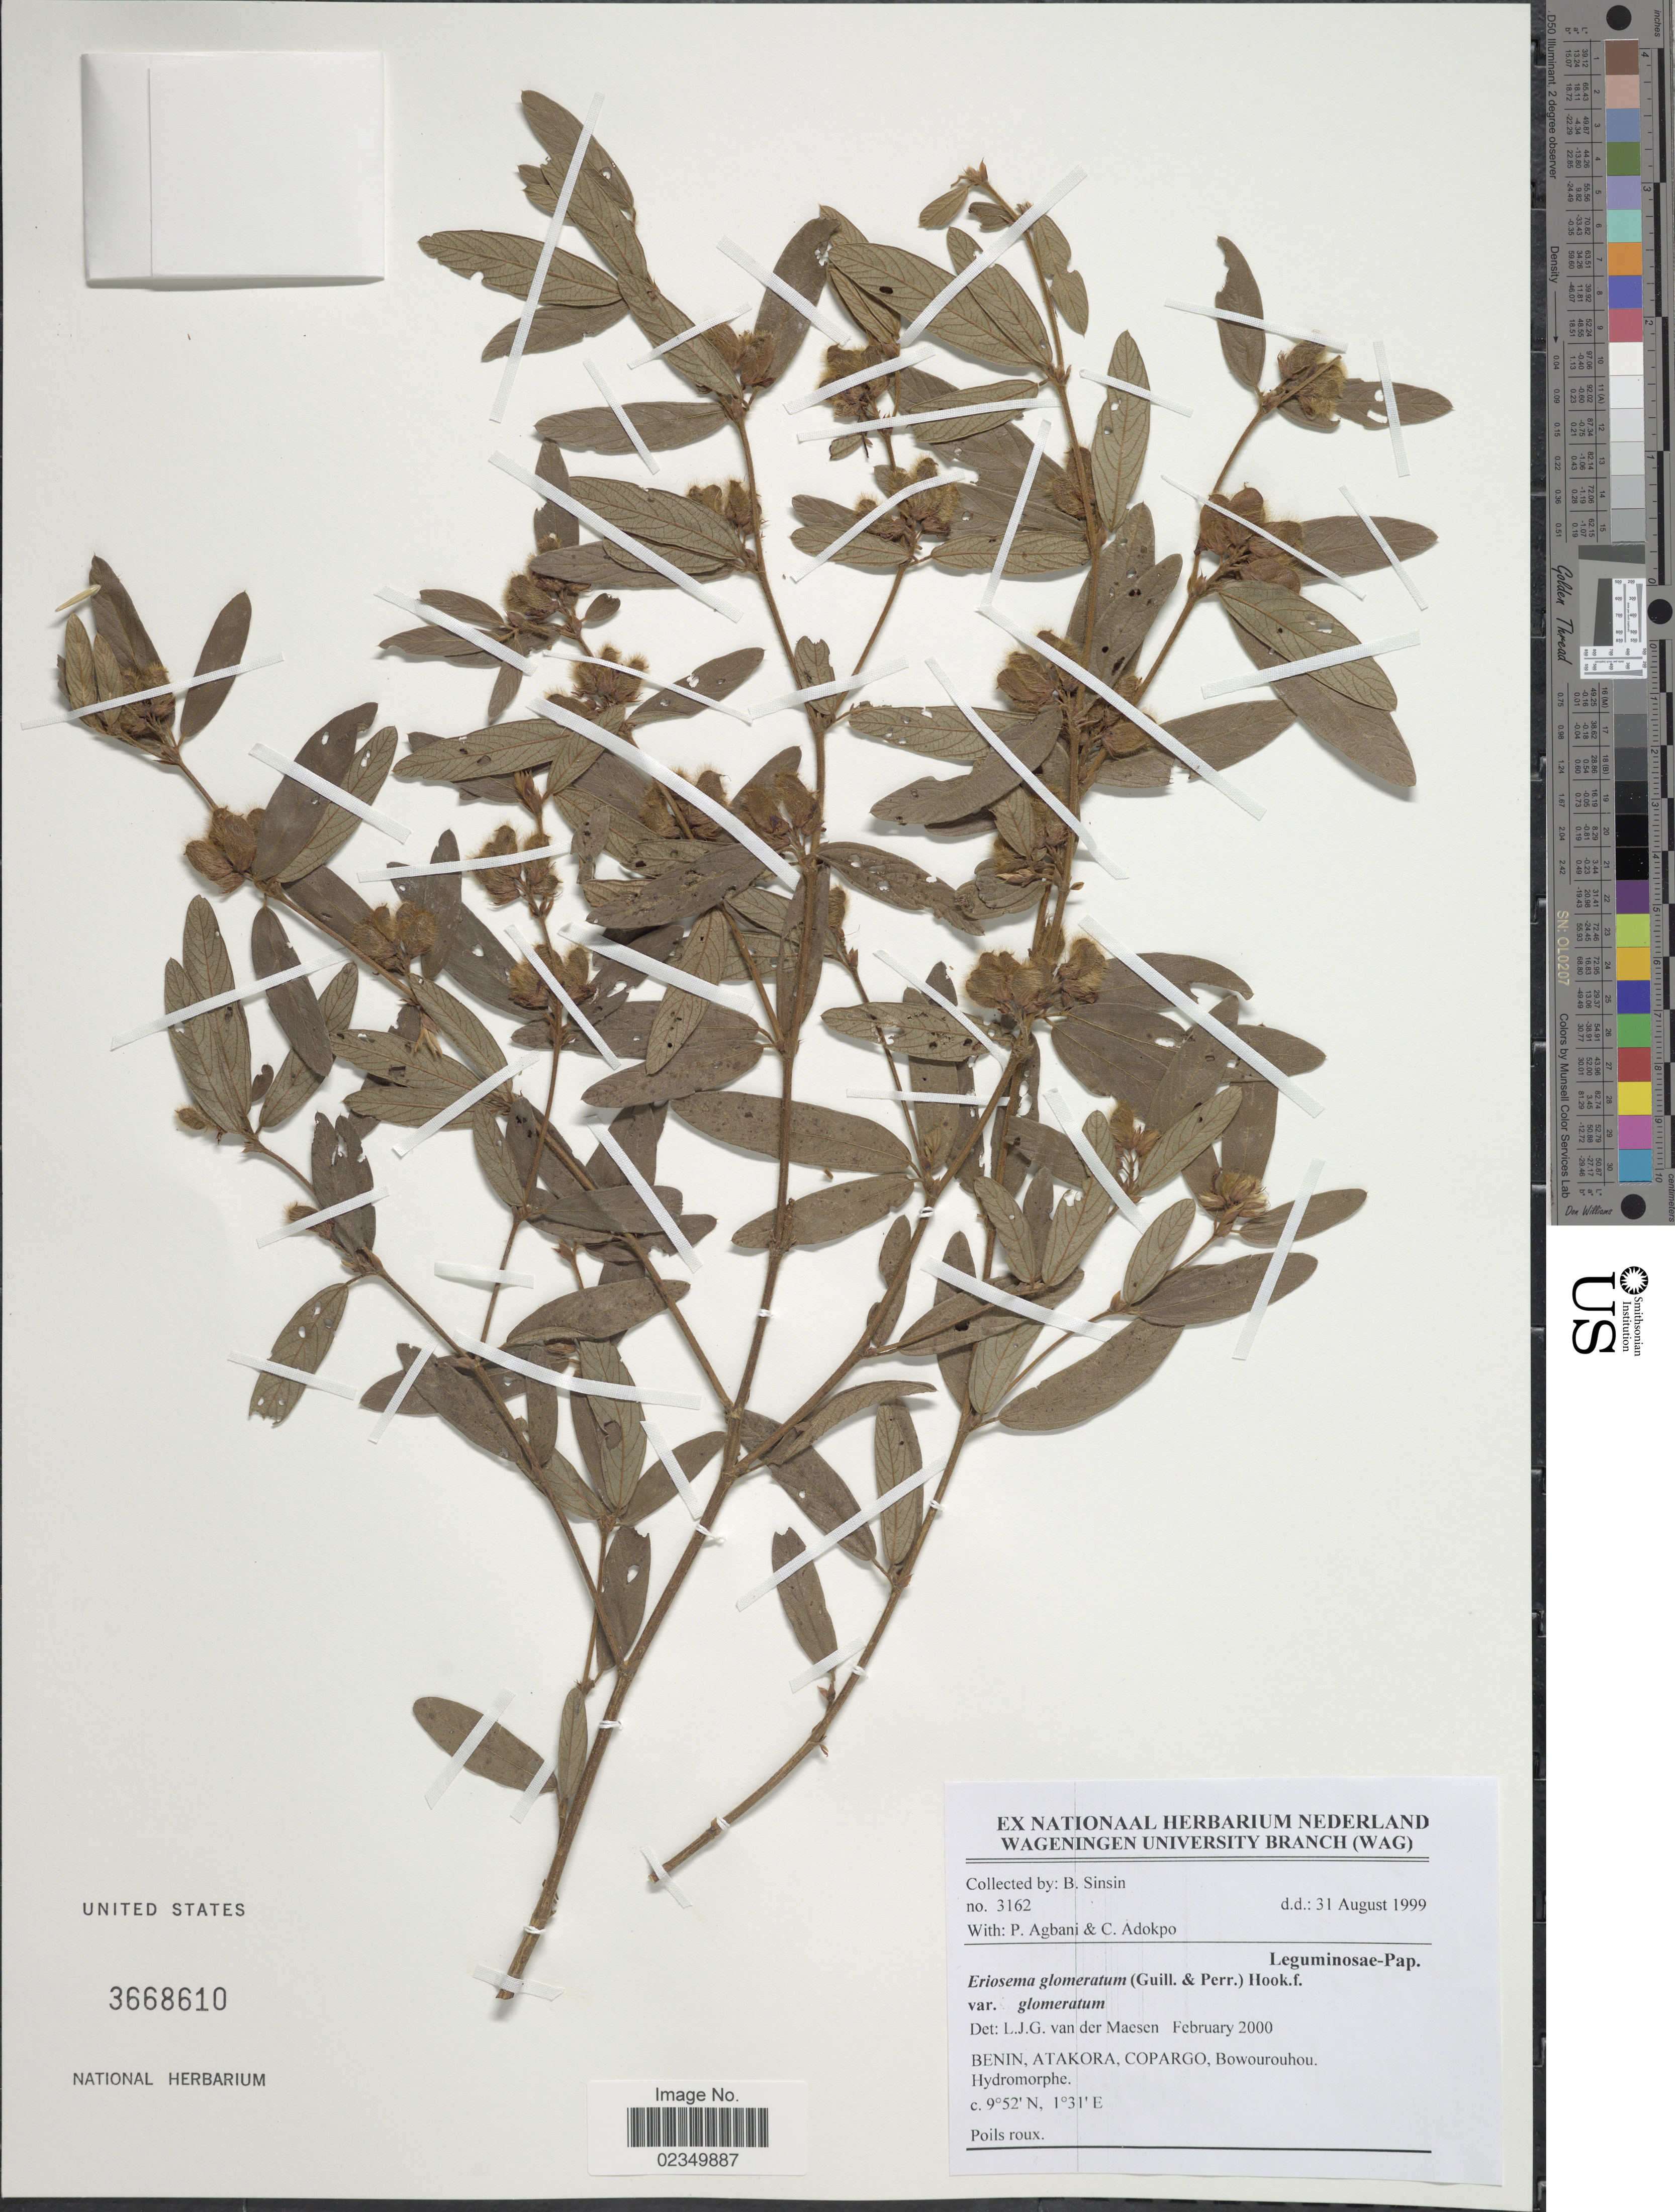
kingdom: Plantae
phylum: Tracheophyta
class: Magnoliopsida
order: Fabales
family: Fabaceae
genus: Eriosema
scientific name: Eriosema glomeratum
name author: (Guill. & Perr.) Hook. f.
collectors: B. Sinsin, P. Agbani & C. Adokpo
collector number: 3162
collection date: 1999-08-31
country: Benin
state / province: Atakora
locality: Copargo, Bowourouhou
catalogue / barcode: US 3668610